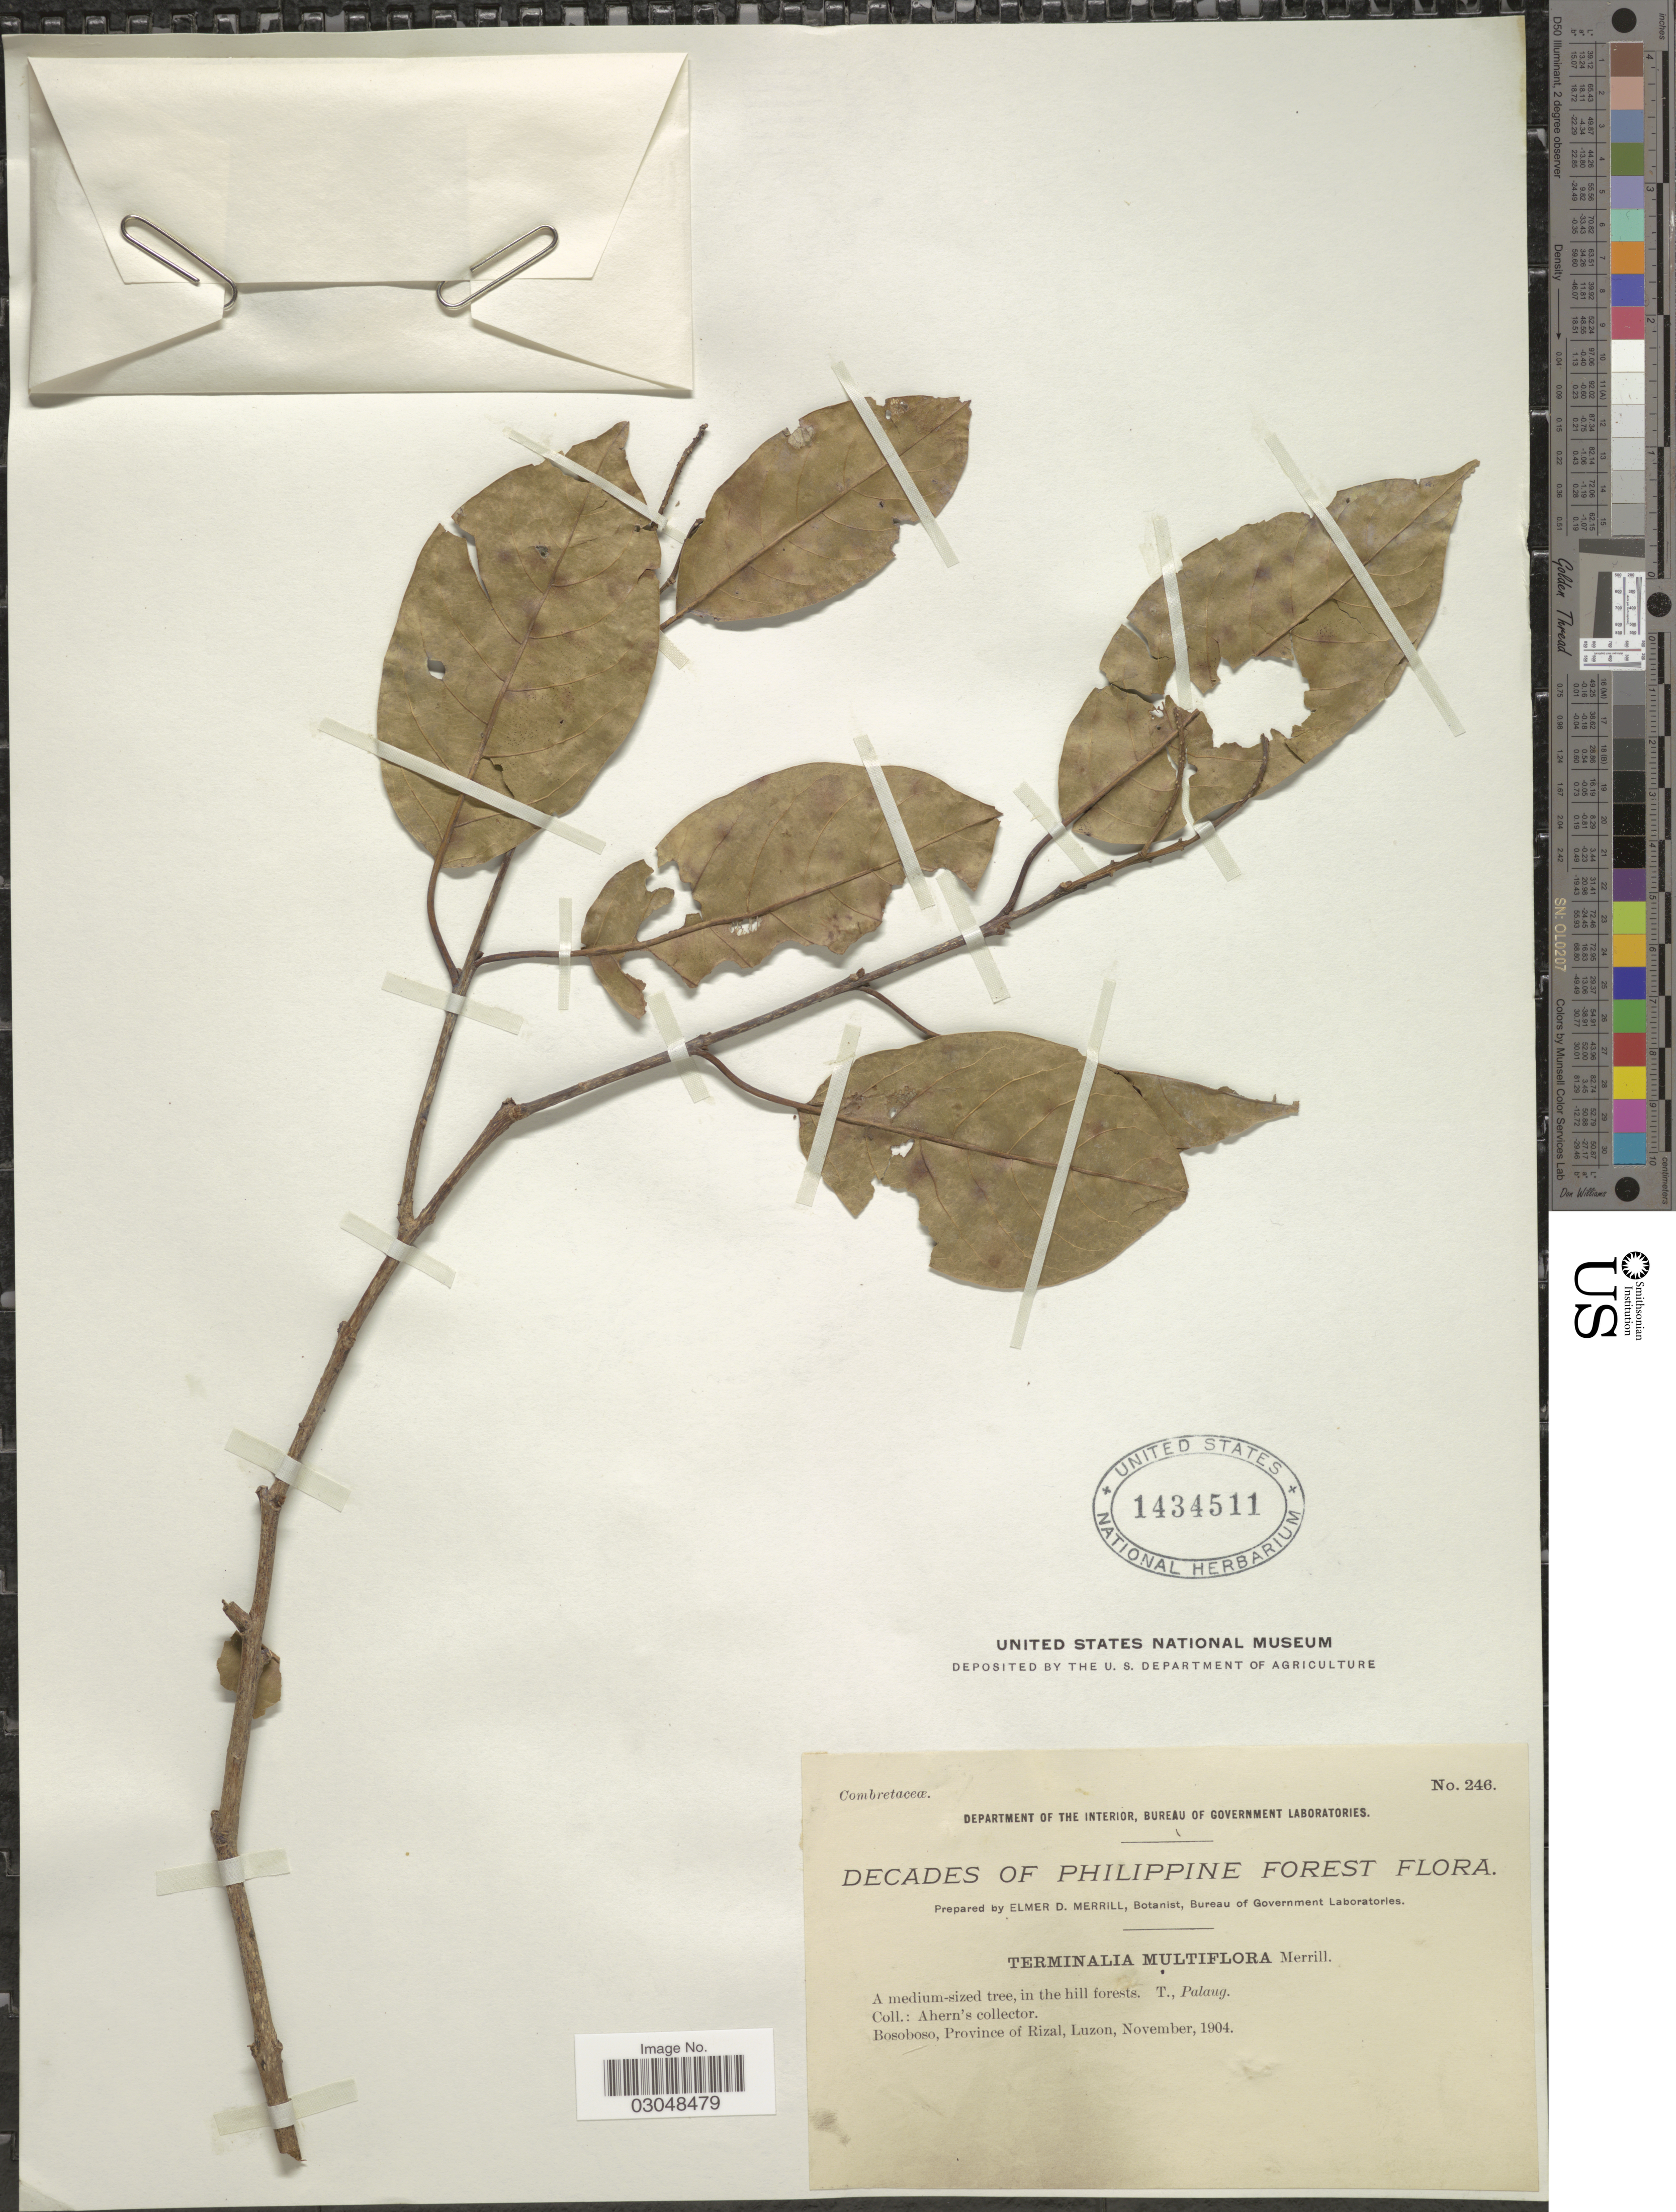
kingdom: Plantae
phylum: Tracheophyta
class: Magnoliopsida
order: Myrtales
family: Combretaceae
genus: Terminalia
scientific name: Terminalia citrina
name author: (Gaertn.) Roxb. ex Flem.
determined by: (US) Smithsonian Institution - National Museum of Natural History - Department of Botany (UNITED STATES)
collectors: Ahern's collector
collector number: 246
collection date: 1904-11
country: Philippines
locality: Decades of Philippine Forest, Bosoboso, Province of Rizal, Luzon.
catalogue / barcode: US 1434511